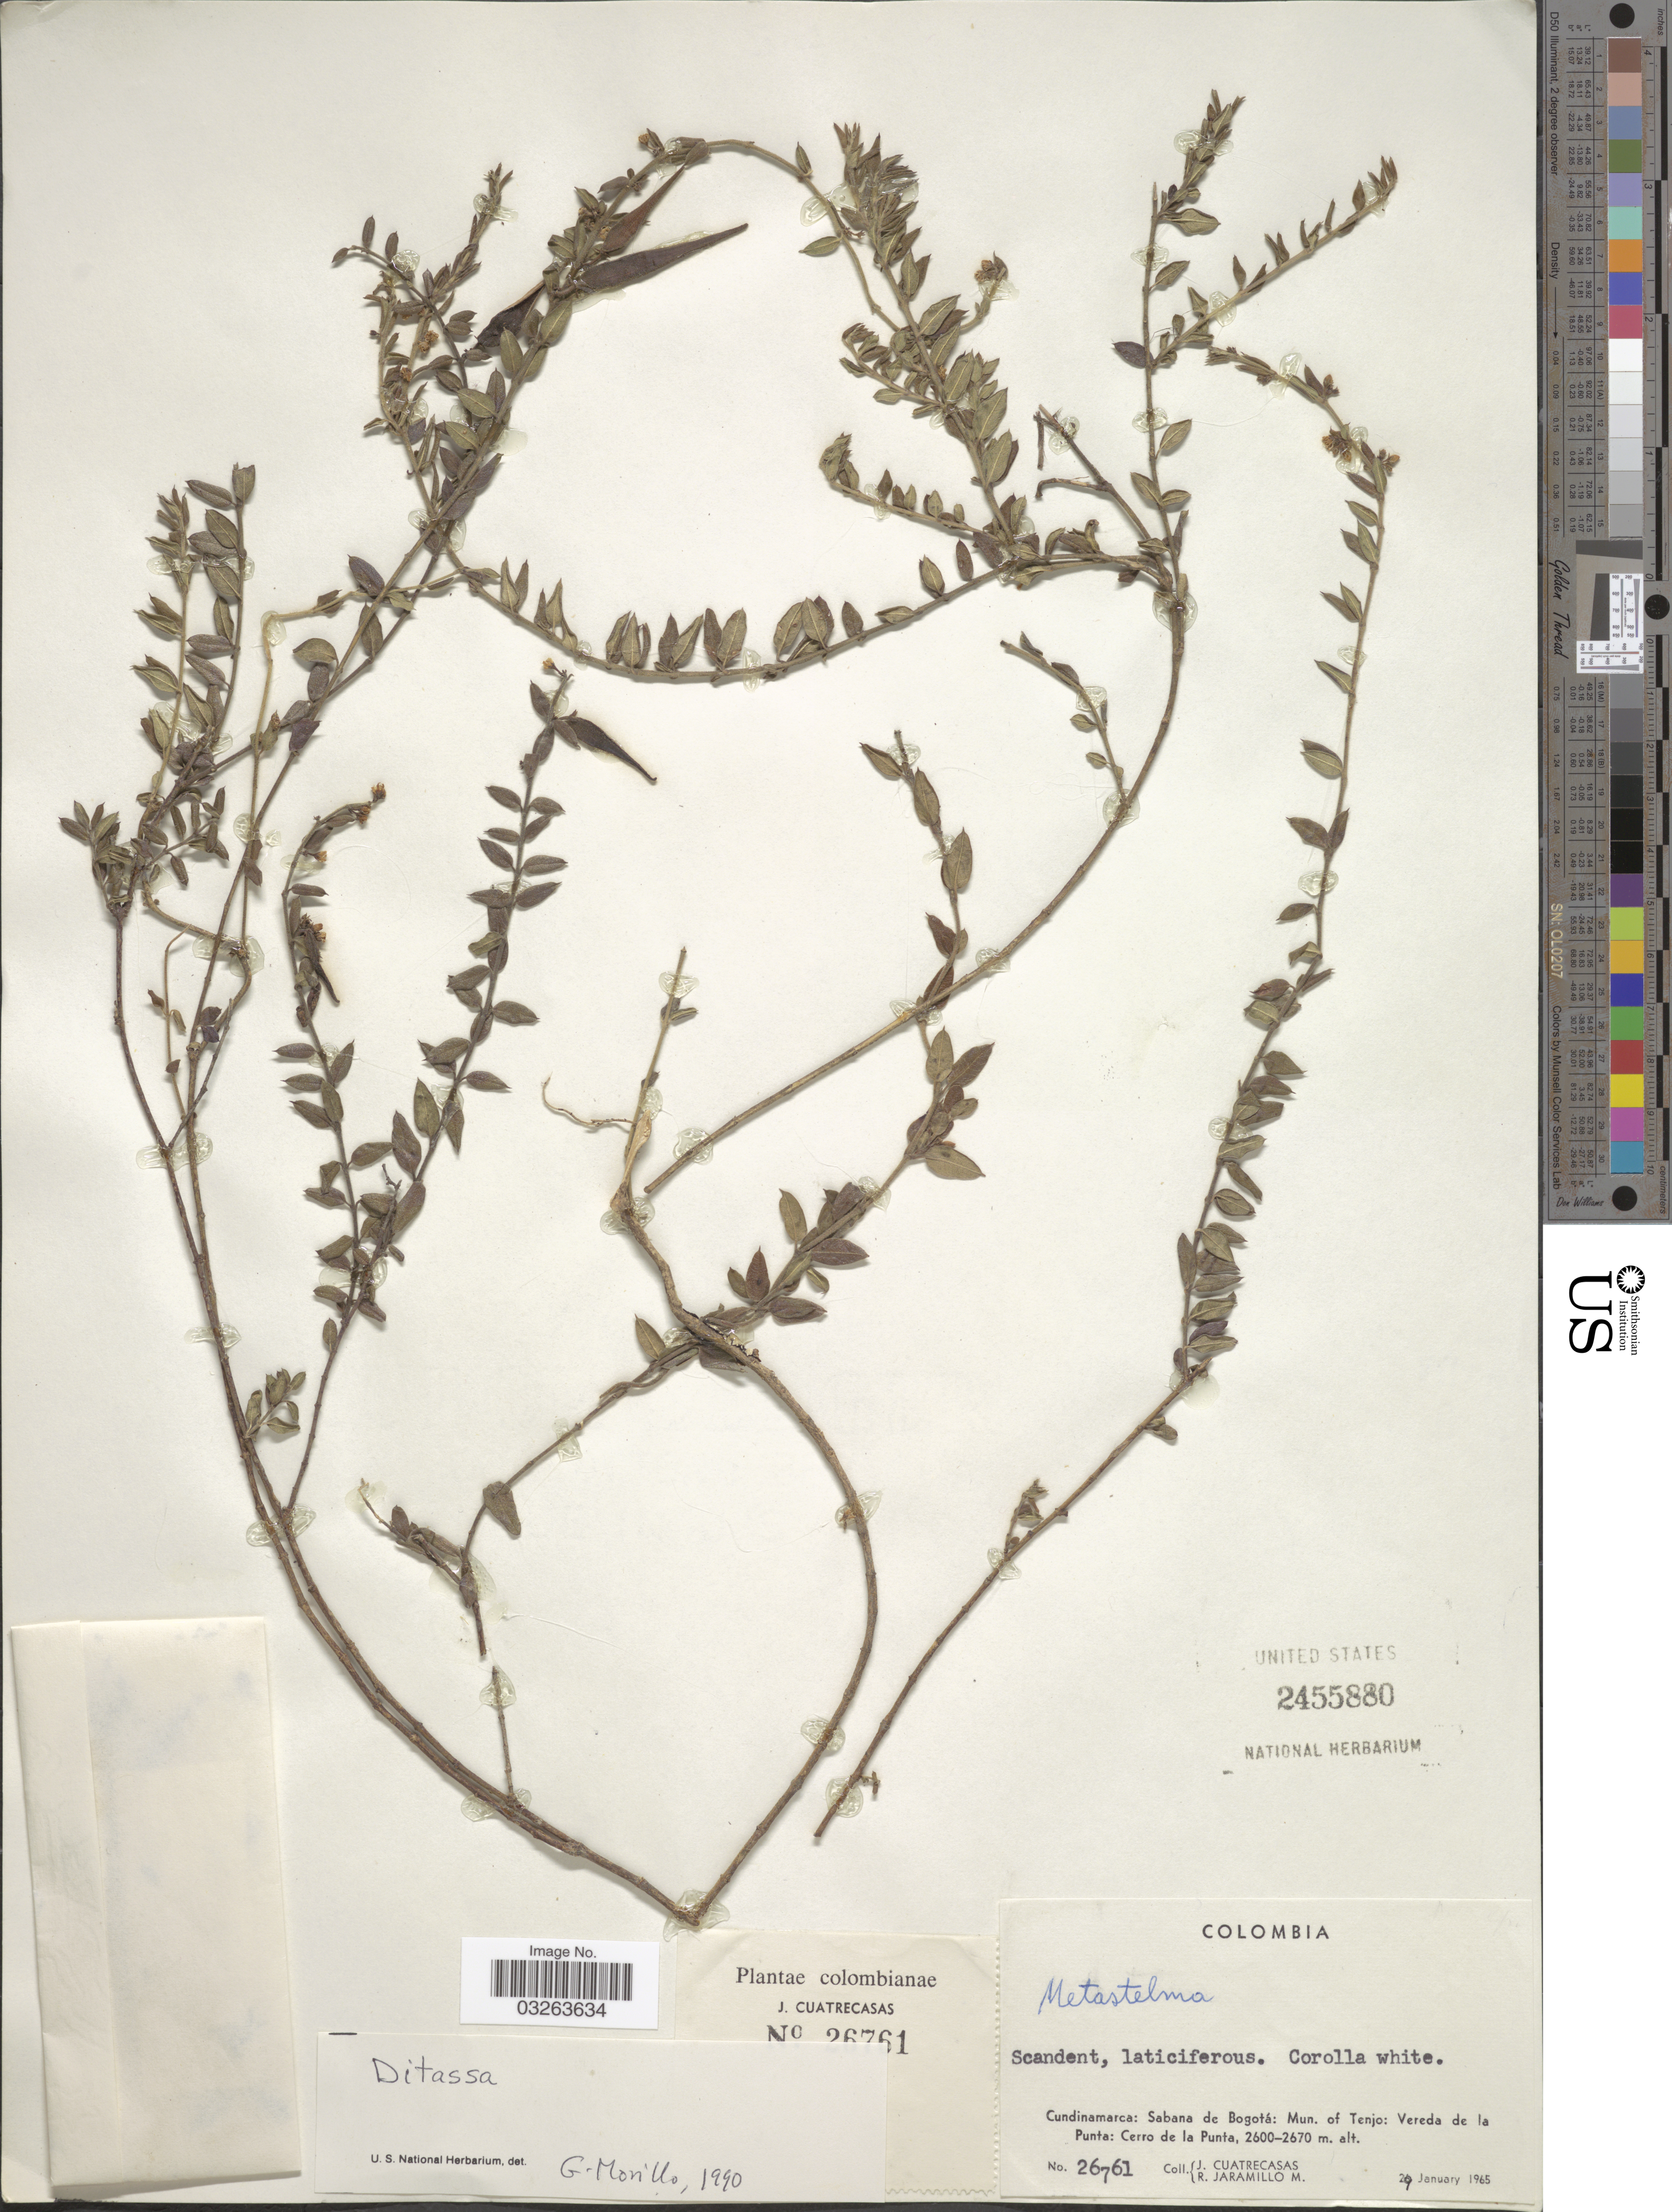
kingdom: Plantae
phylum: Tracheophyta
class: Magnoliopsida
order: Gentianales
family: Apocynaceae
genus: Ditassa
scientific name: Ditassa sp.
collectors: J. Cuatrecasas & R. Jaramillo M.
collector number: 26761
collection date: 1965-01-29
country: Colombia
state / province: Cundinamarca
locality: Sabana de Bogotá: Mun. of Tenjo: Vereda de la Punta: Cerro de la Punta.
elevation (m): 2600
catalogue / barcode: US 2455880